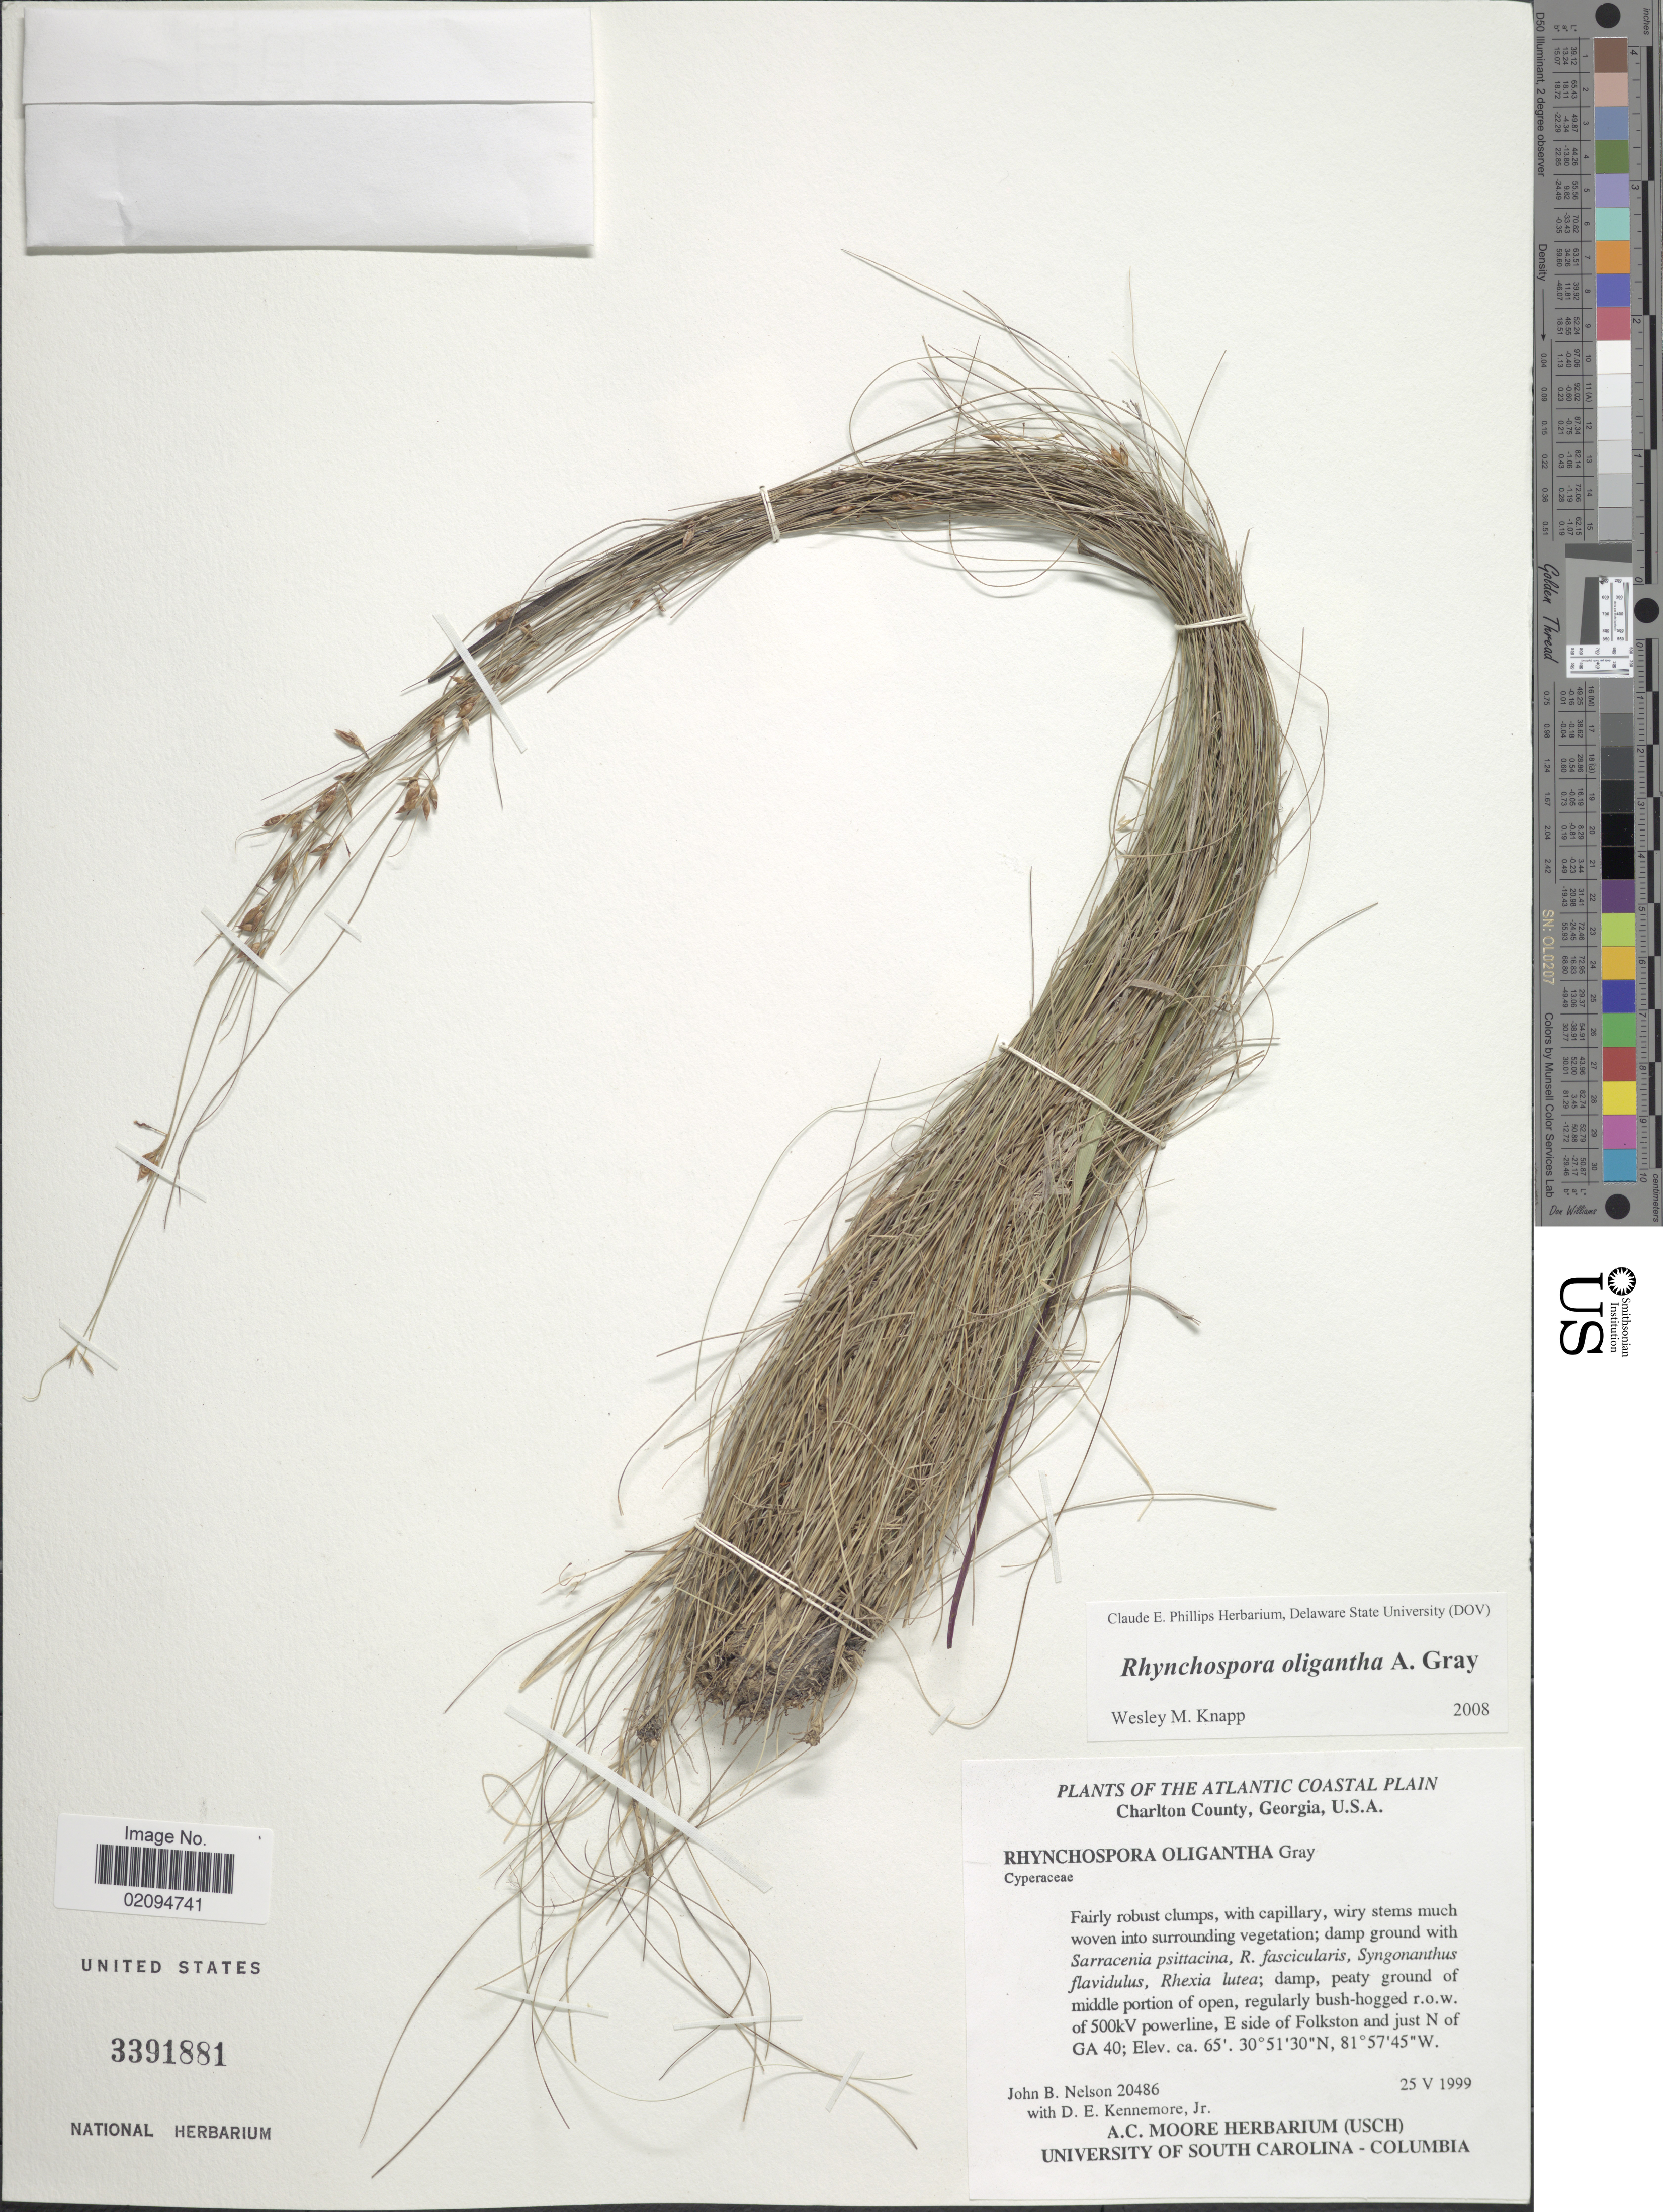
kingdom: Plantae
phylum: Tracheophyta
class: Liliopsida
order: Poales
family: Cyperaceae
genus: Rhynchospora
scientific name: Rhynchospora oligantha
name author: A. Gray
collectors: J. B. Nelson & D. Kennemore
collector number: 20486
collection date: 1999-05-25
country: United States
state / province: Georgia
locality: The Atlantic Coastal Plain. Charlton County. Regularly bush-hogged r.o.w. of 500kV powerline, E side of Folkston and just N of GA 40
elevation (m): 20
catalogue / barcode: US 3391881